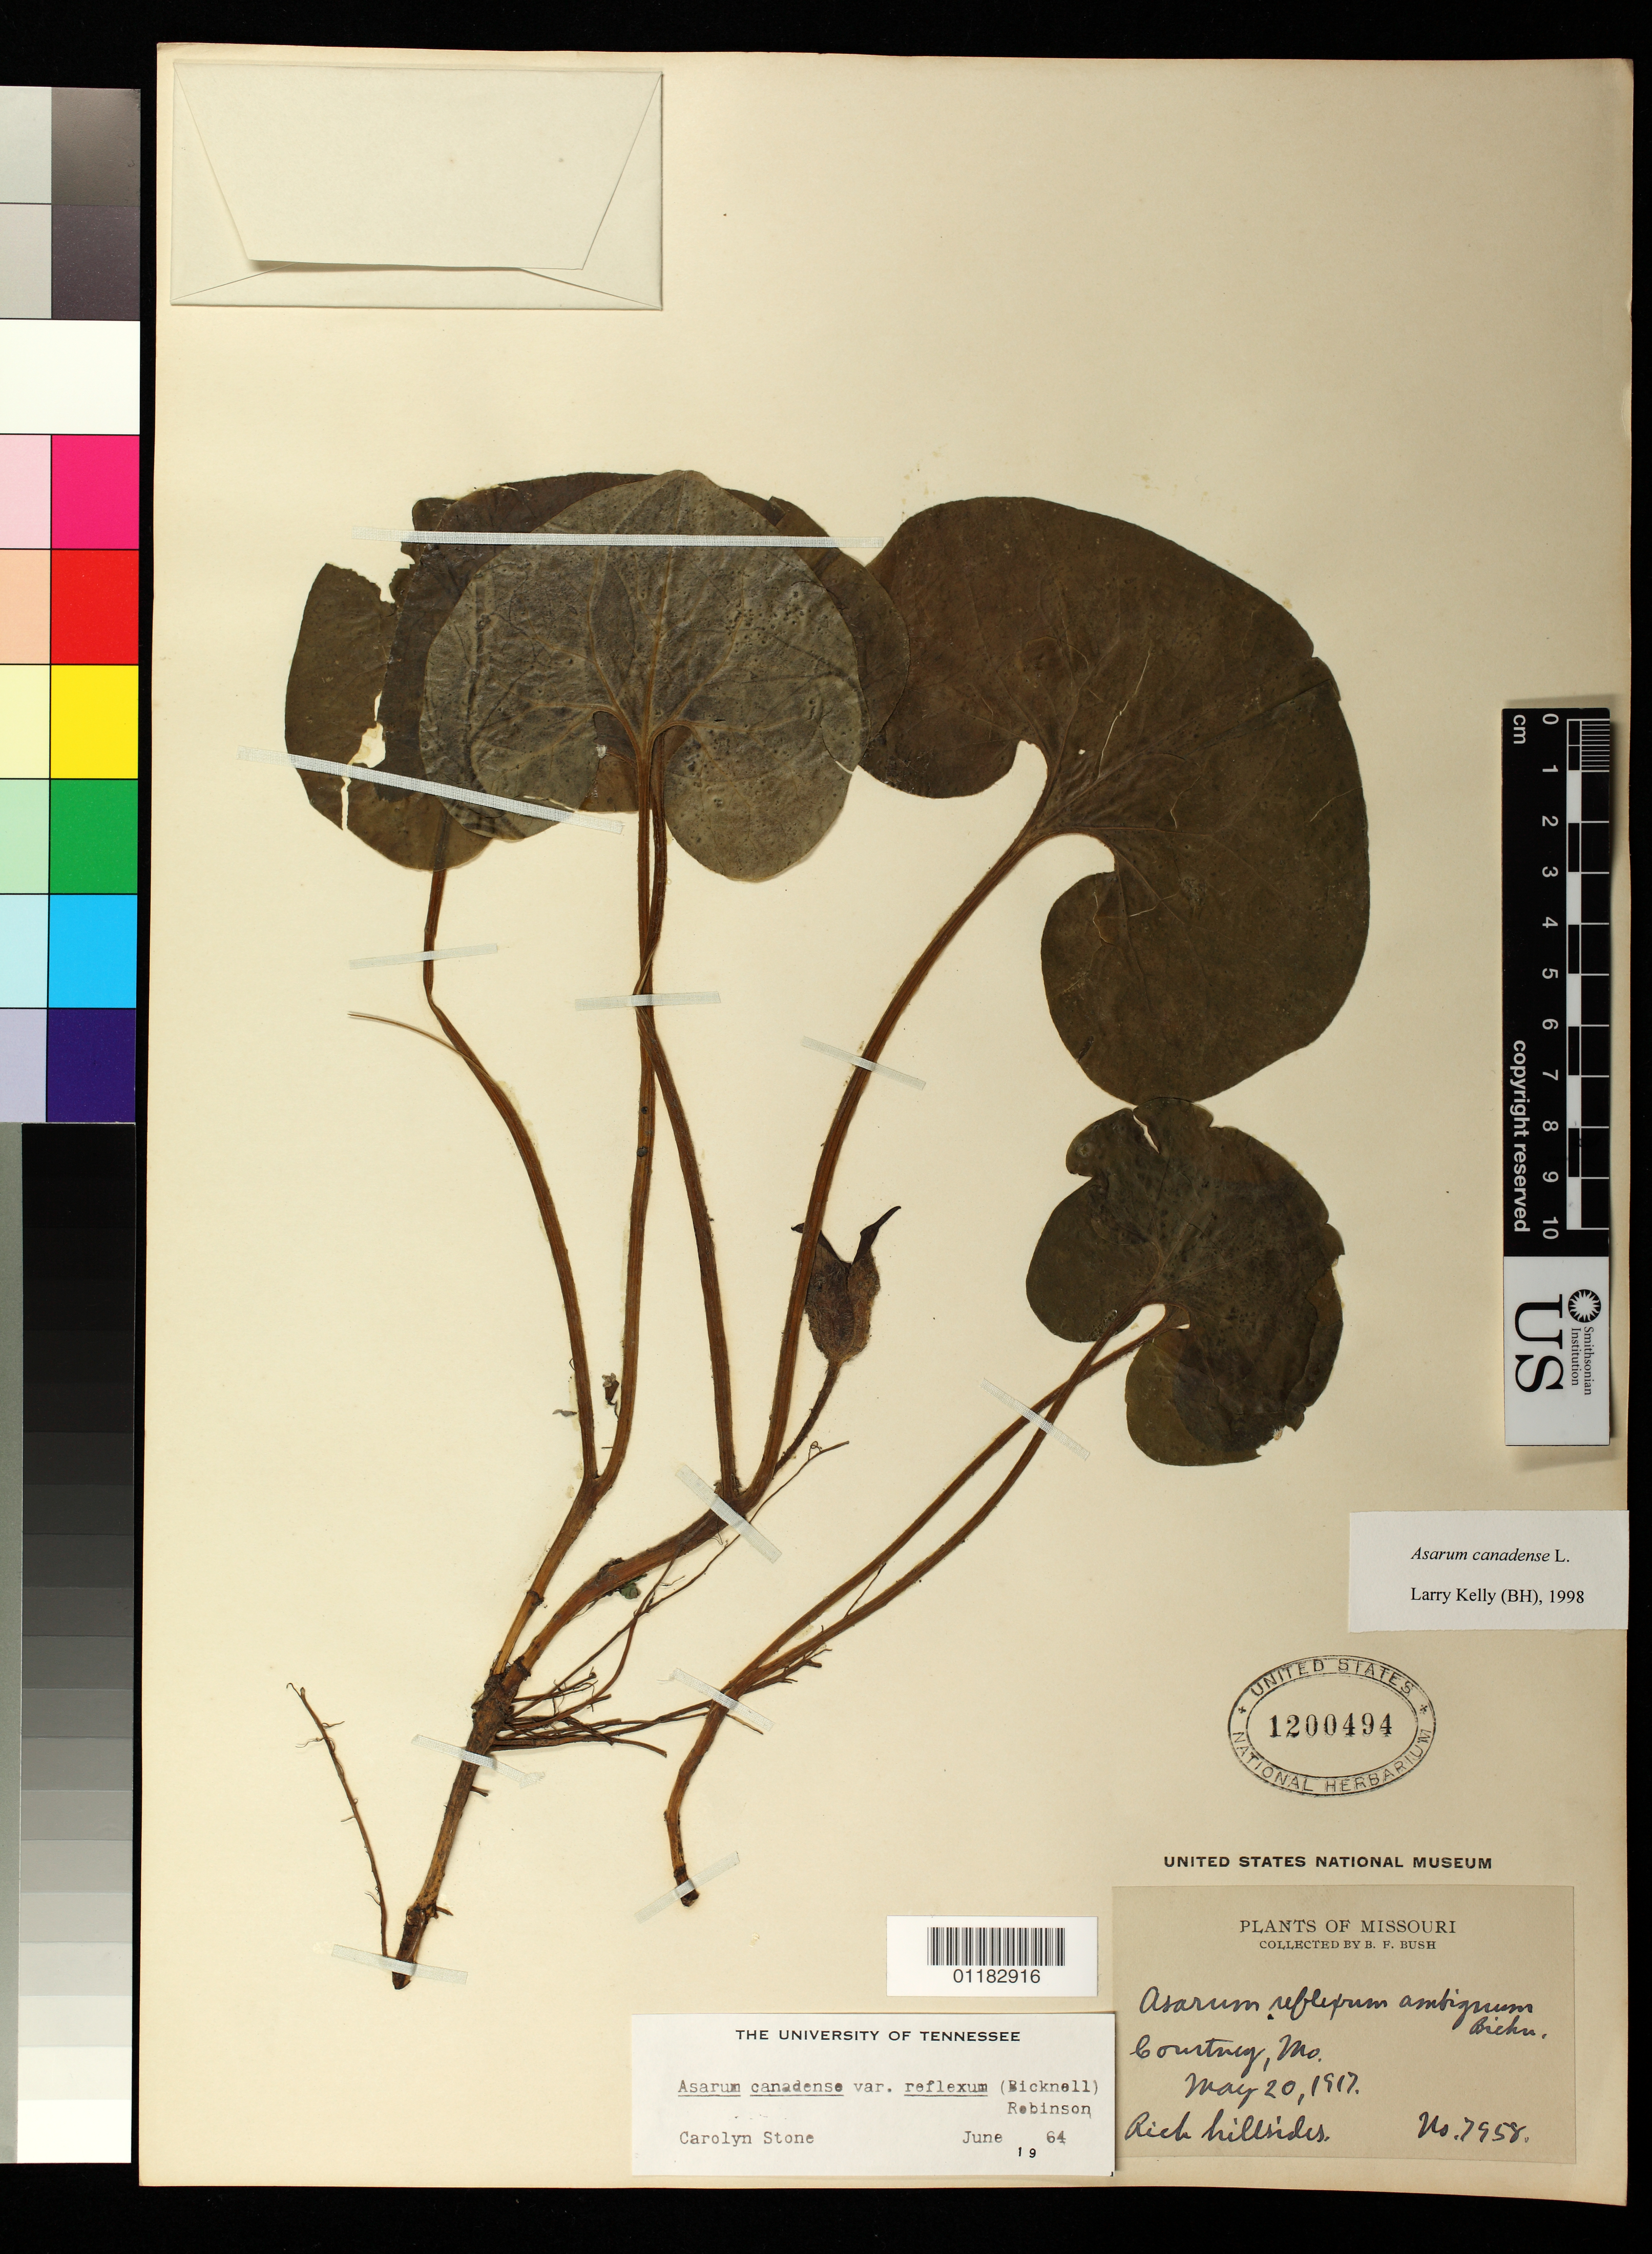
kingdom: Plantae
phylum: Tracheophyta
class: Magnoliopsida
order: Piperales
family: Aristolochiaceae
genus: Asarum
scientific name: Asarum canadense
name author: L.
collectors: B. F. Bush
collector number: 7958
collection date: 1917-05-17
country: United States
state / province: Missouri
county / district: Jackson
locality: Courtney, Jackson County.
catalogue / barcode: US 1200494